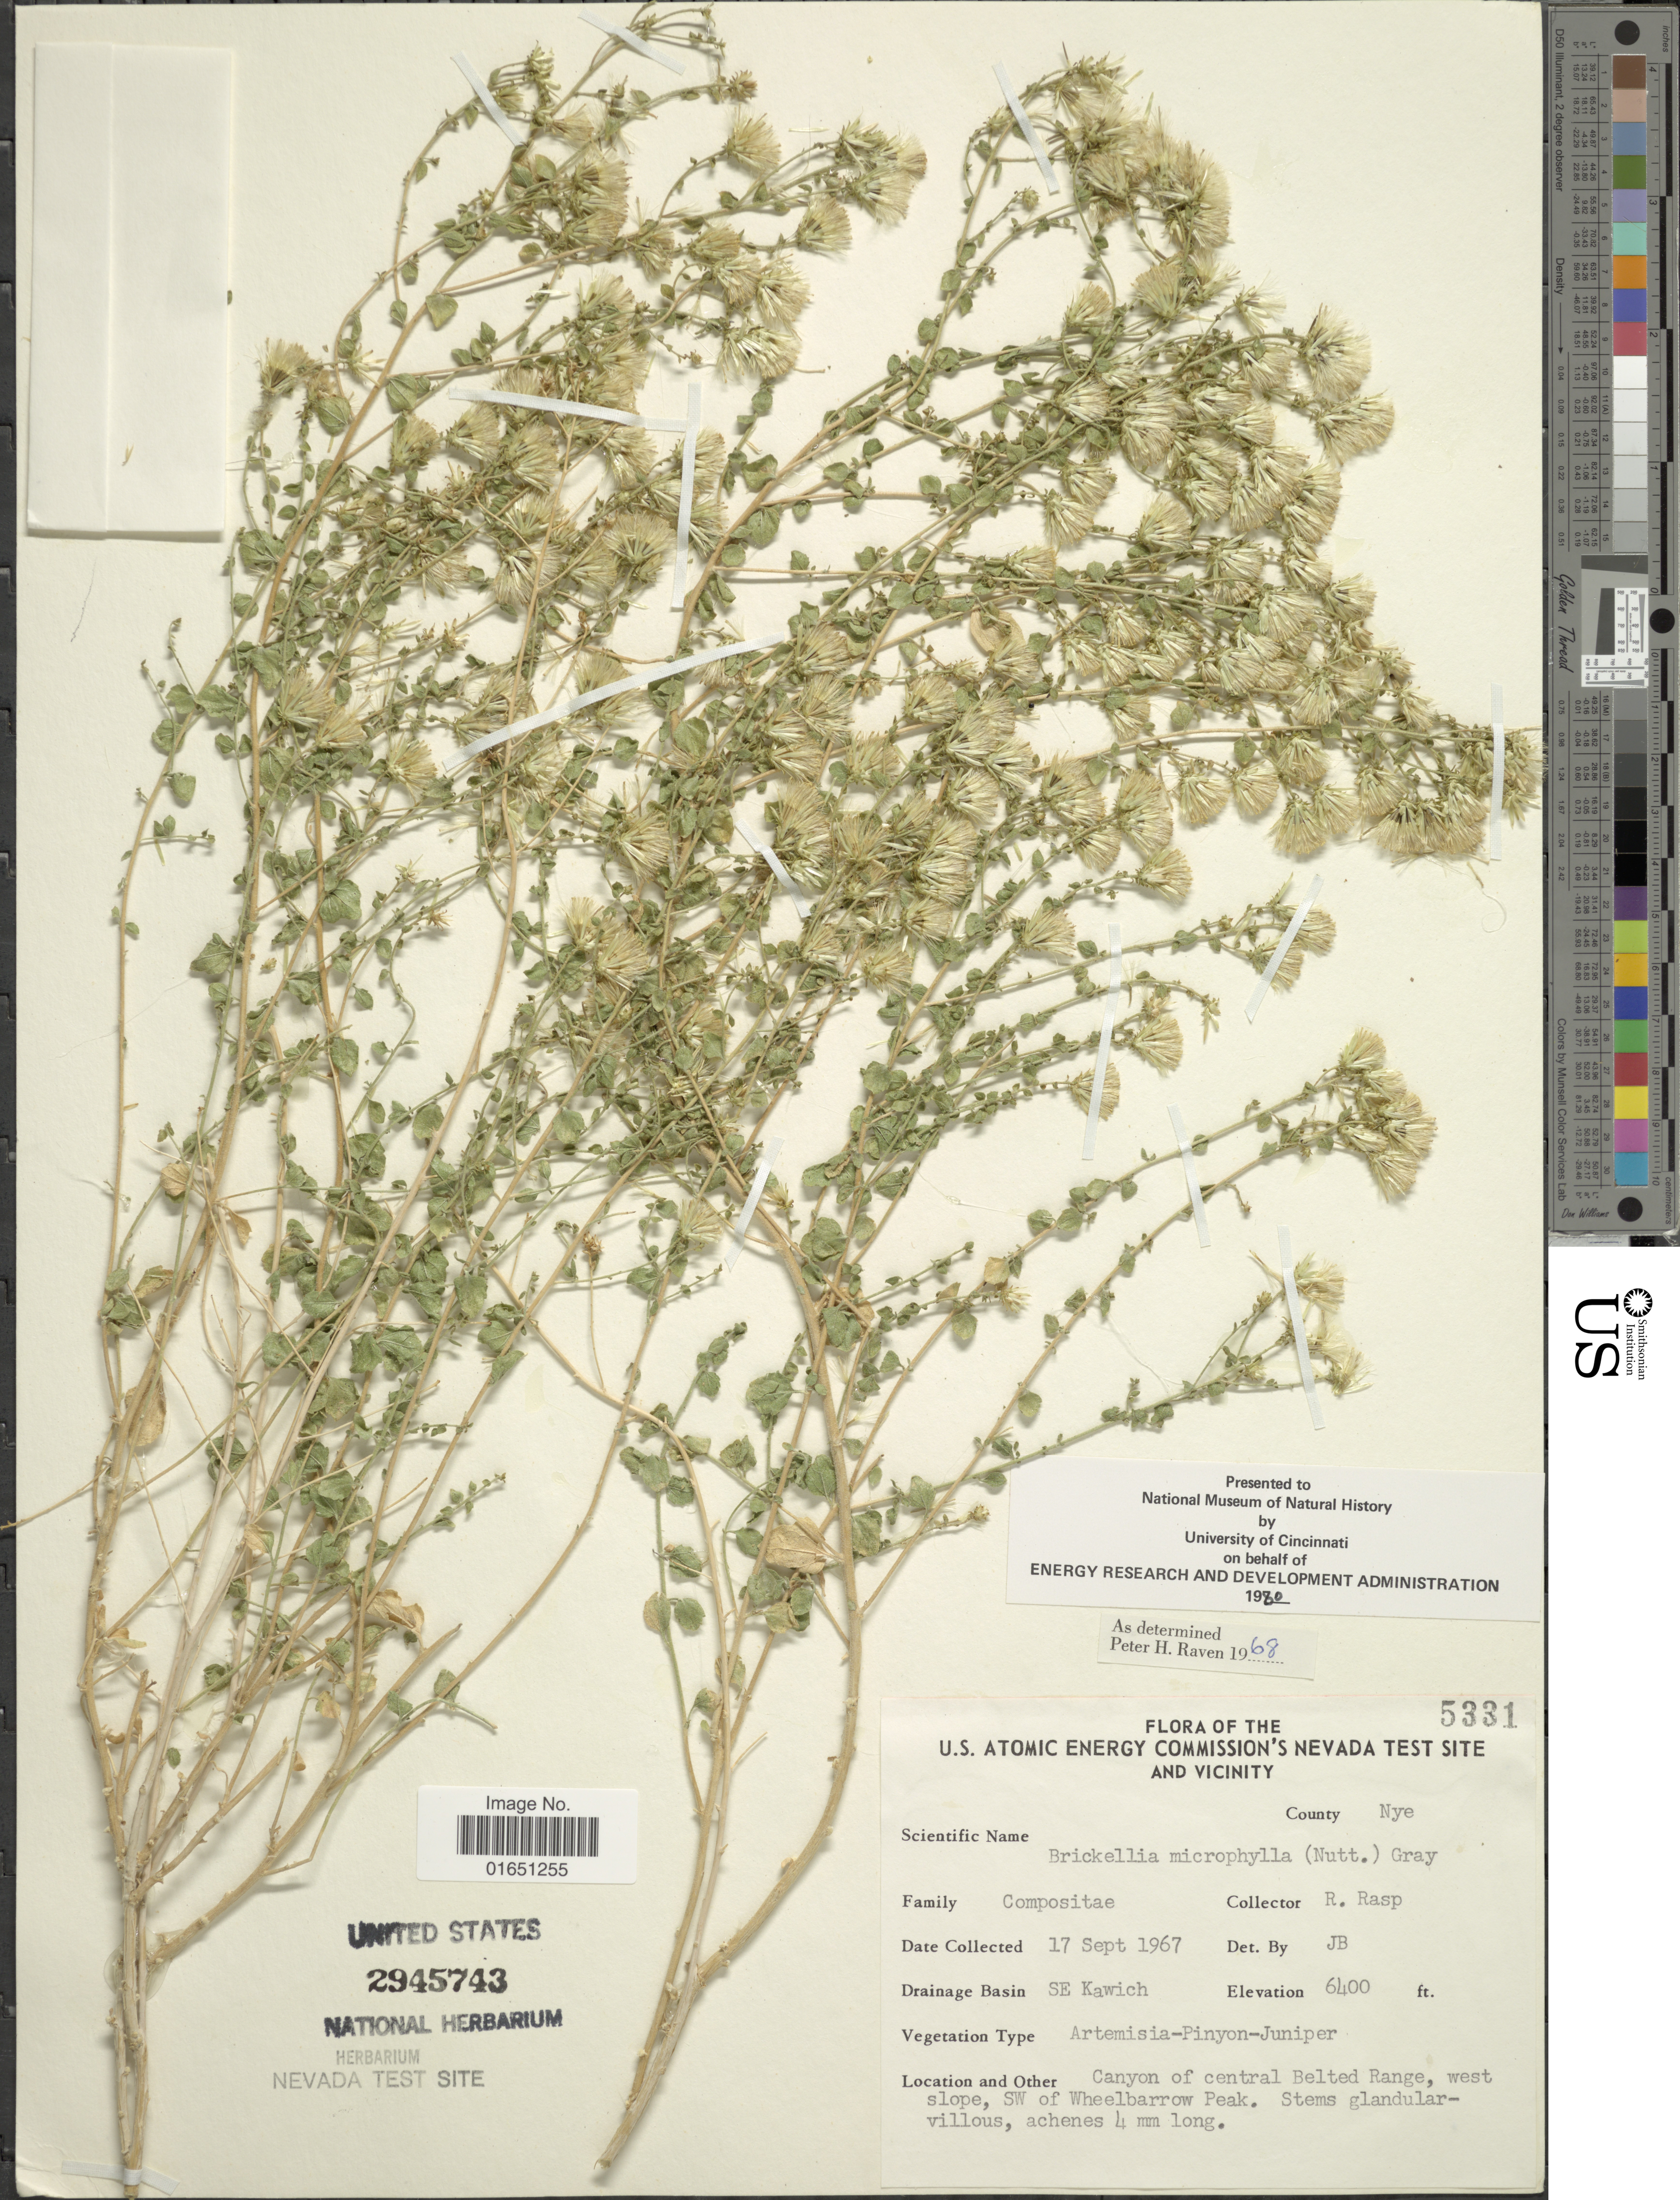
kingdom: Plantae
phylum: Tracheophyta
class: Magnoliopsida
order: Asterales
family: Asteraceae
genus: Brickellia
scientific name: Brickellia microphylla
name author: (Nutt.) A. Gray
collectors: R. Rasp.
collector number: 5331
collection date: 1967-09-17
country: United States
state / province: Nevada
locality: U. S. Atomic Energy Commission's Nevada Test Site and Vicinity County Nye, Drainage Basin: SE Kawich, Canyon of central Belted Range, west slope, SW of Wheelbarro Peak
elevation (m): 1951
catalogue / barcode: US 2945743